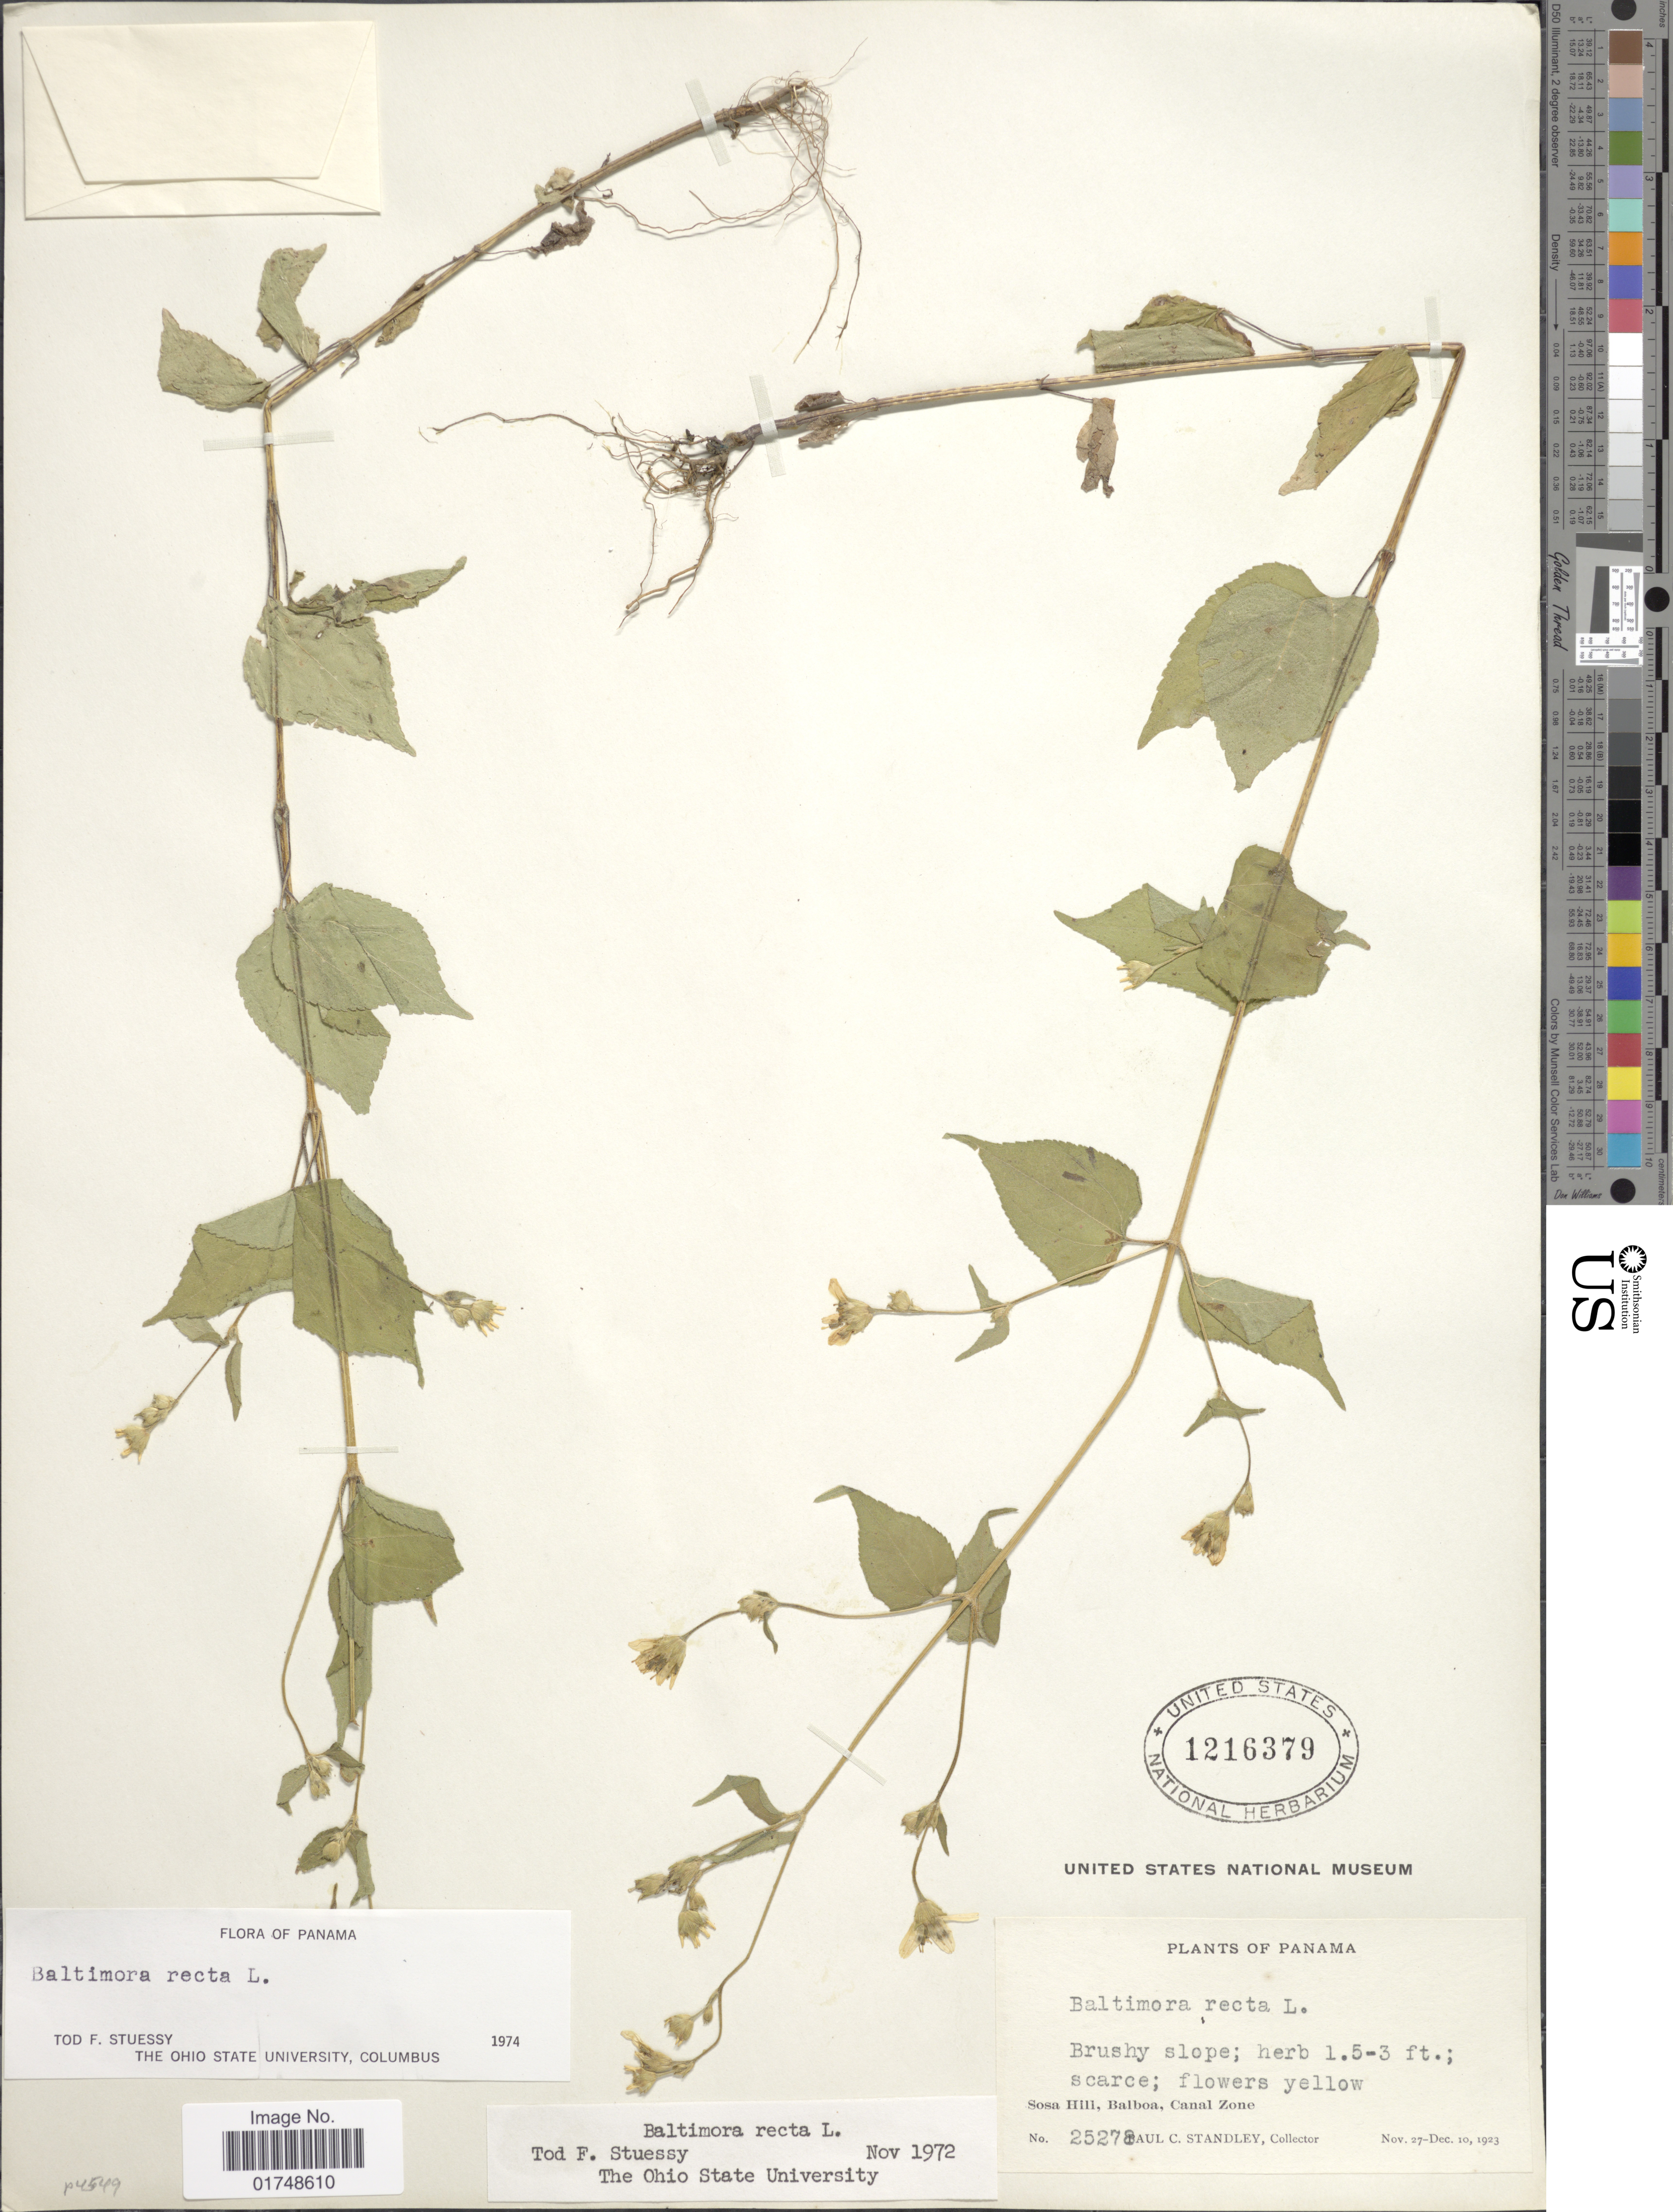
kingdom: Plantae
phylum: Tracheophyta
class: Magnoliopsida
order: Asterales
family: Asteraceae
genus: Baltimora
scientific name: Baltimora recta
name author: L.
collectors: P. C. Standley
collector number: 25278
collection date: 1923-11-27/1923-12-10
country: Panama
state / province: Colón / Panamá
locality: Sosa Hill, Balboa, Canal Zone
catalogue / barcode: US 1216379